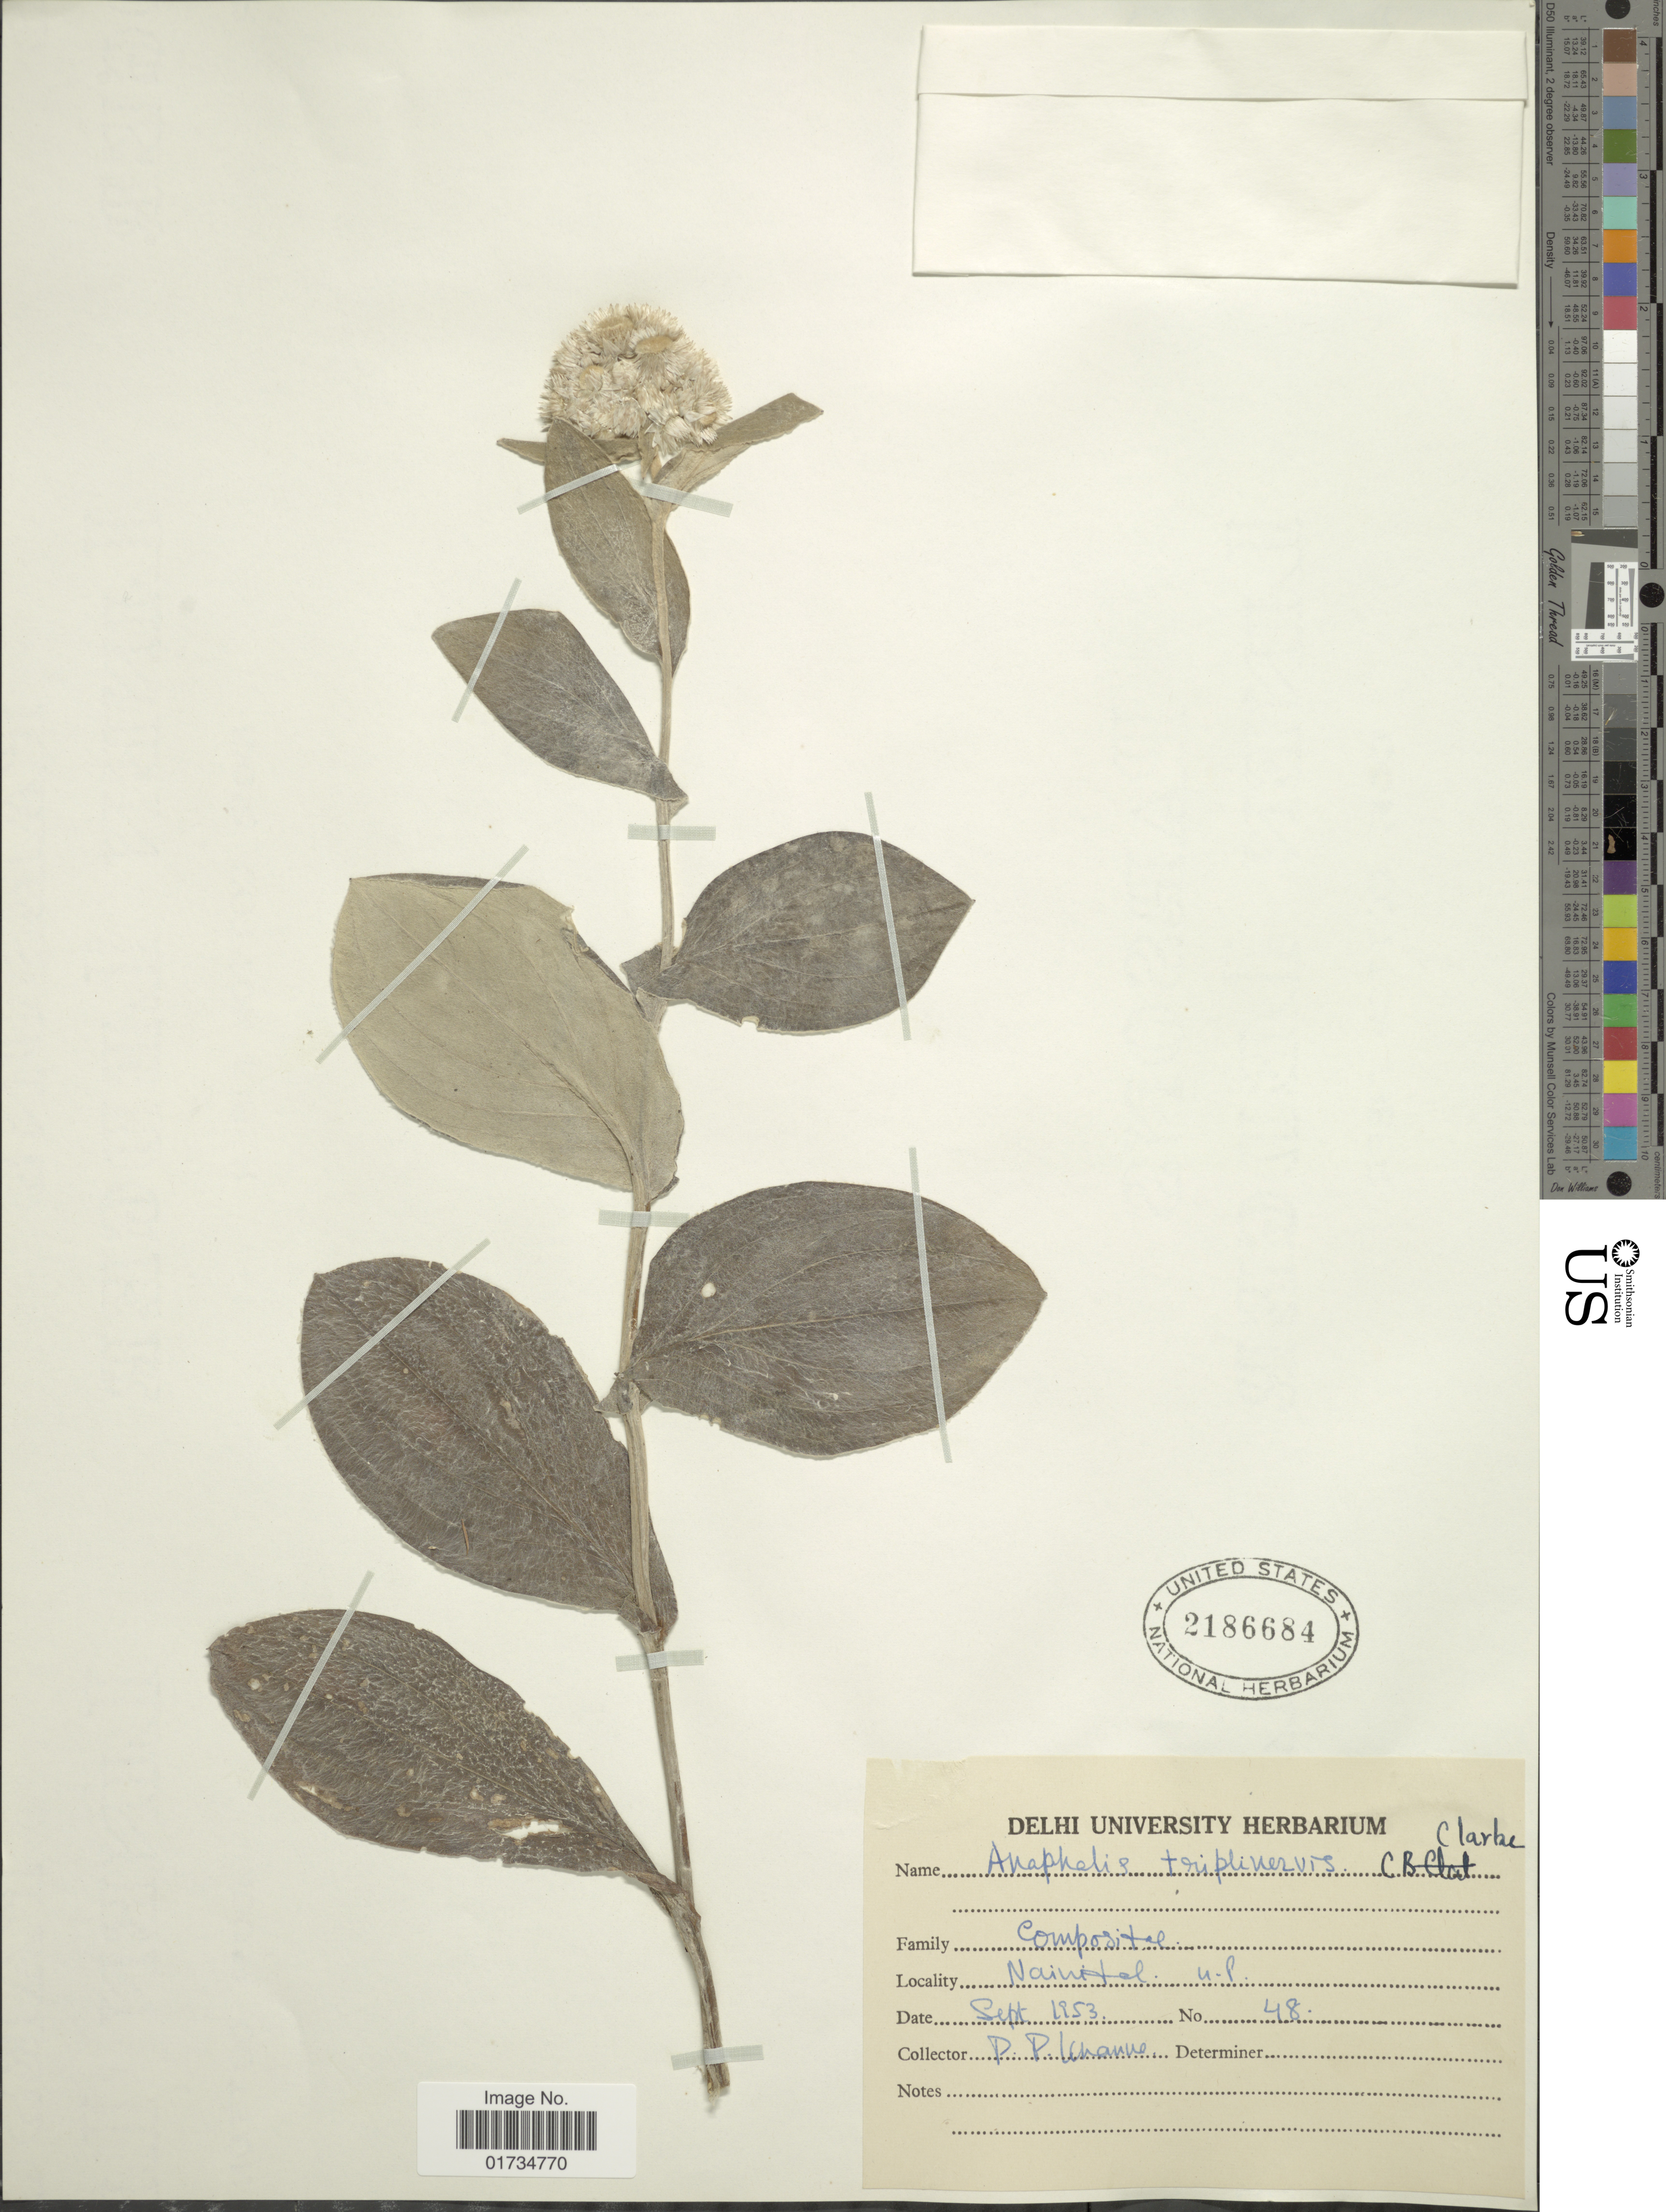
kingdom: Plantae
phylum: Tracheophyta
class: Magnoliopsida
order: Asterales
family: Asteraceae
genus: Anaphalis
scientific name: Anaphalis triplinervis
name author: (Sims) C.B. Clarke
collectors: P. Unanne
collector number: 48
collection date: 1953-09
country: India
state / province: Uttarakhand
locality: Nainital U.P.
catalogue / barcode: US 2186684